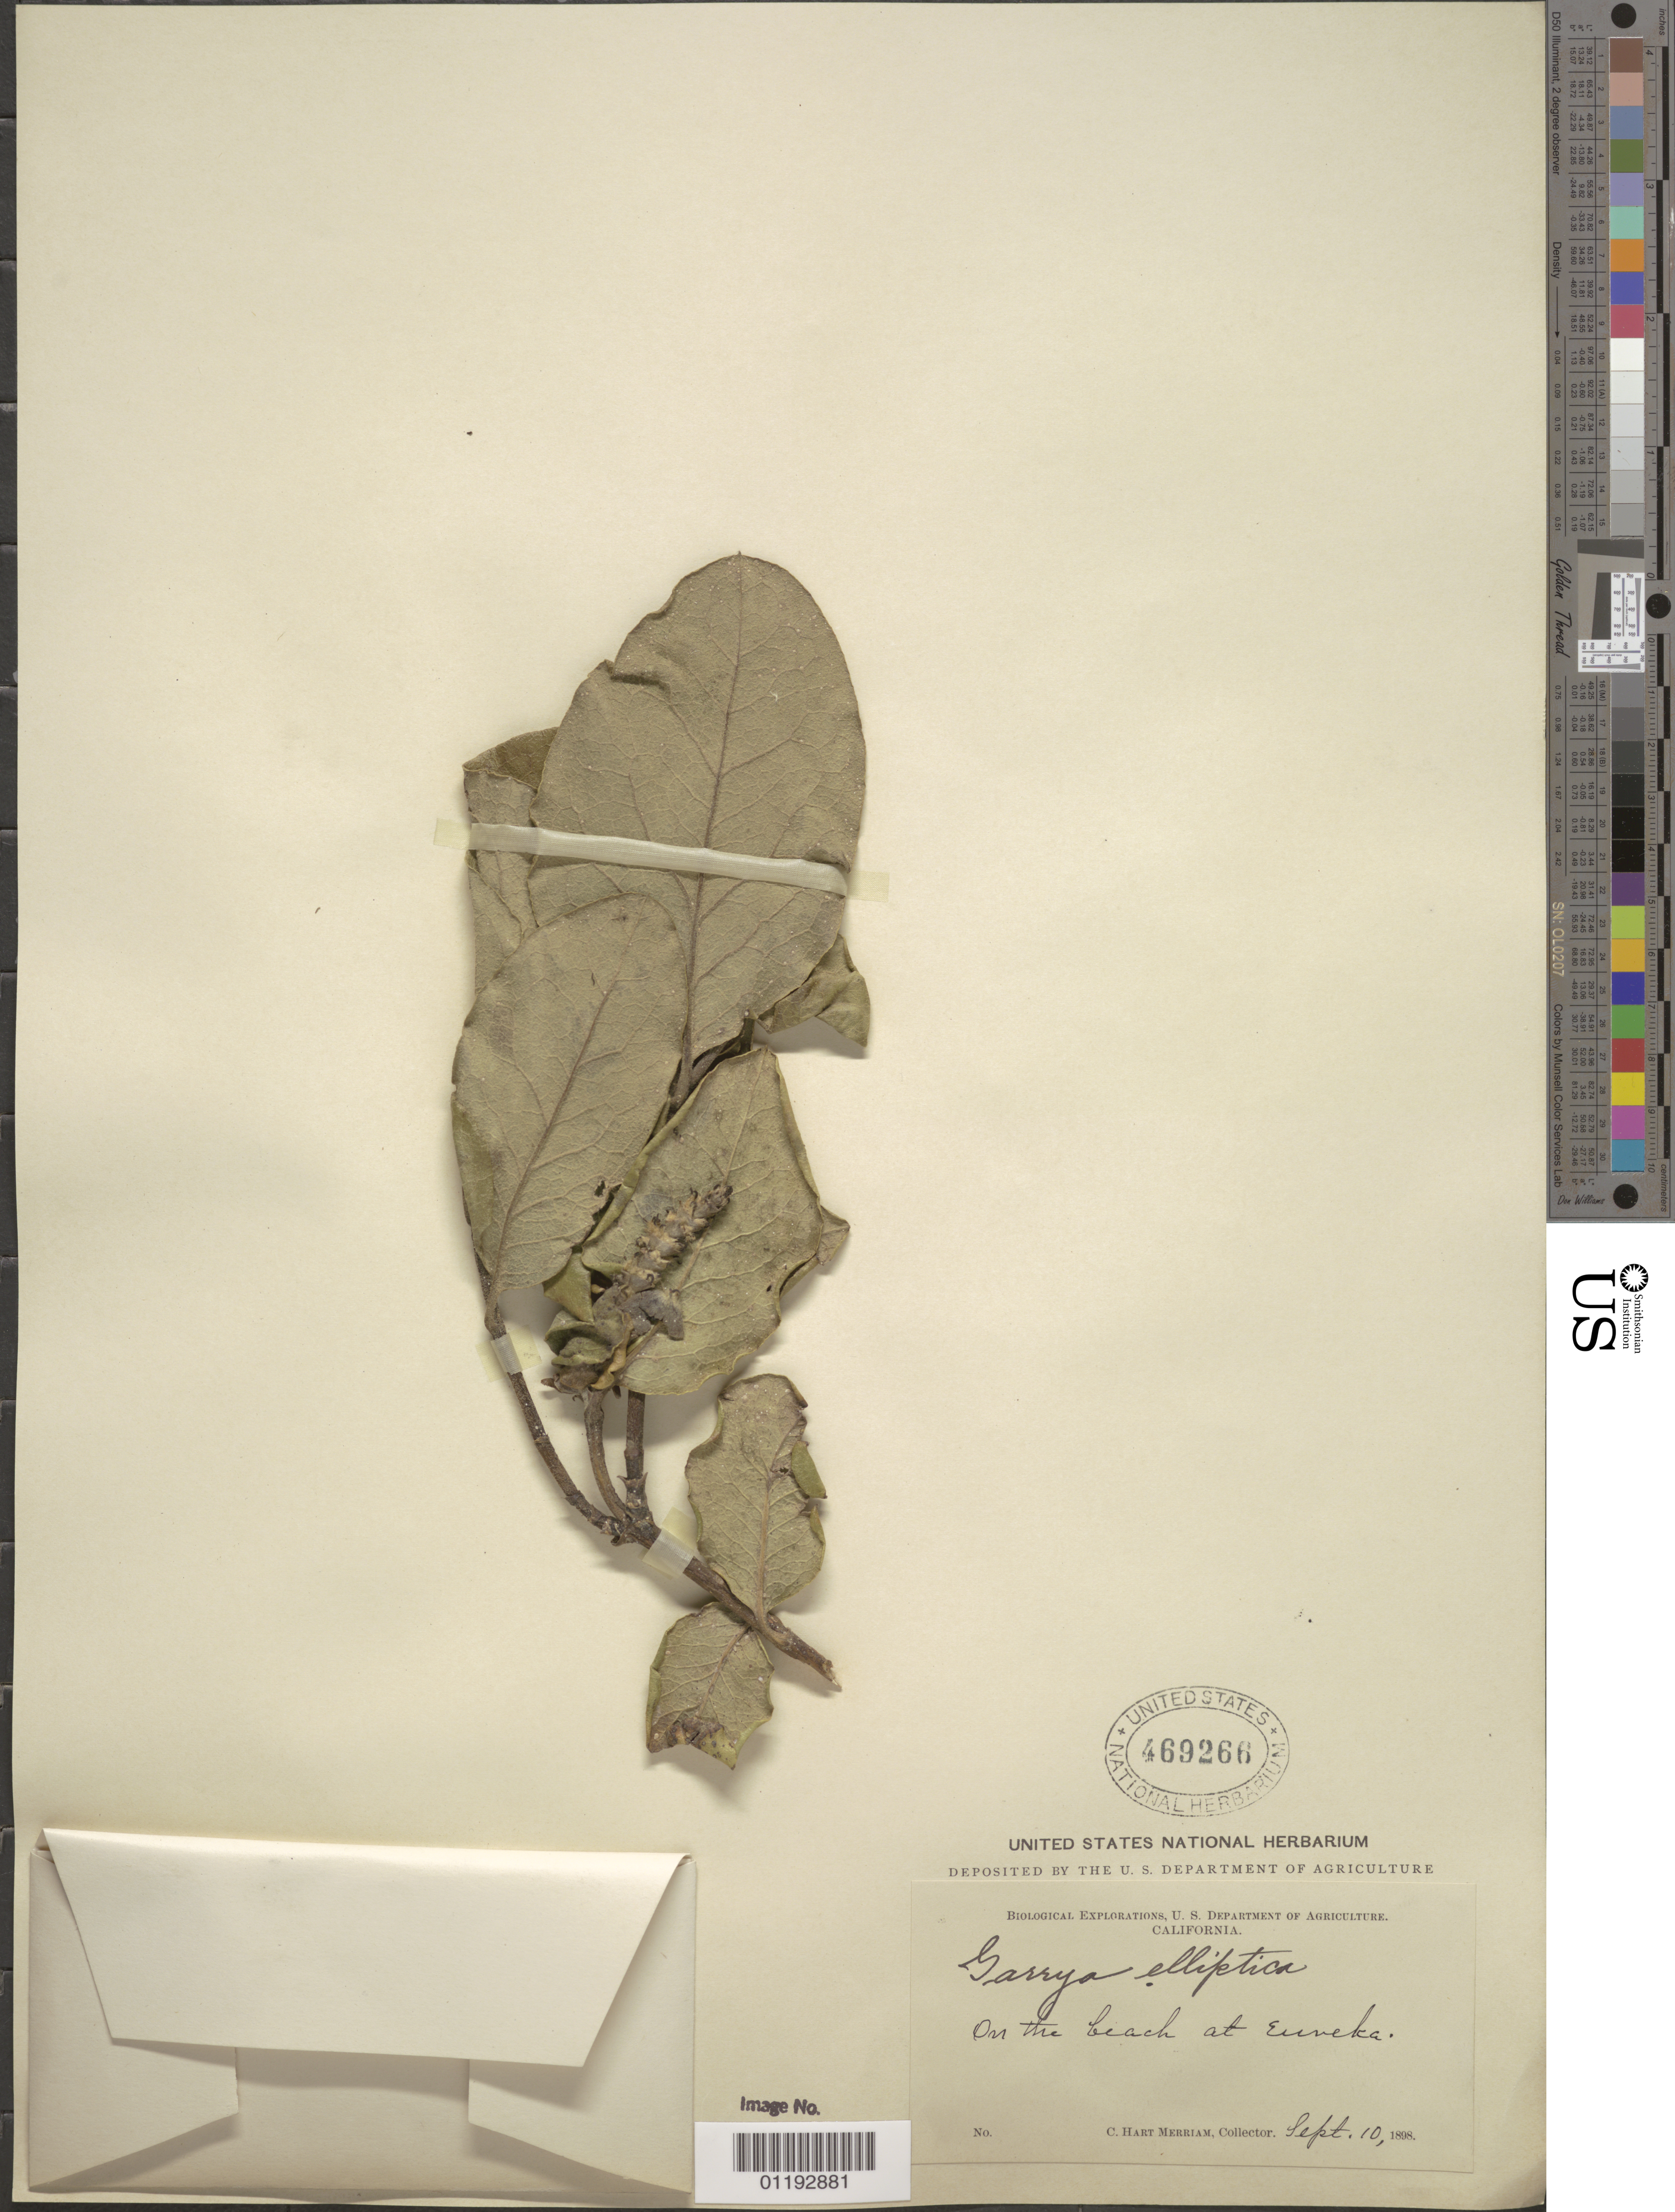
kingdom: Plantae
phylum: Tracheophyta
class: Magnoliopsida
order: Garryales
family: Garryaceae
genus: Garrya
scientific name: Garrya elliptica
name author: Douglas ex Lindl.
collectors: C. Merriam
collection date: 1898-09-10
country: United States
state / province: California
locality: on the beach at Eureka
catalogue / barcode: US 469266